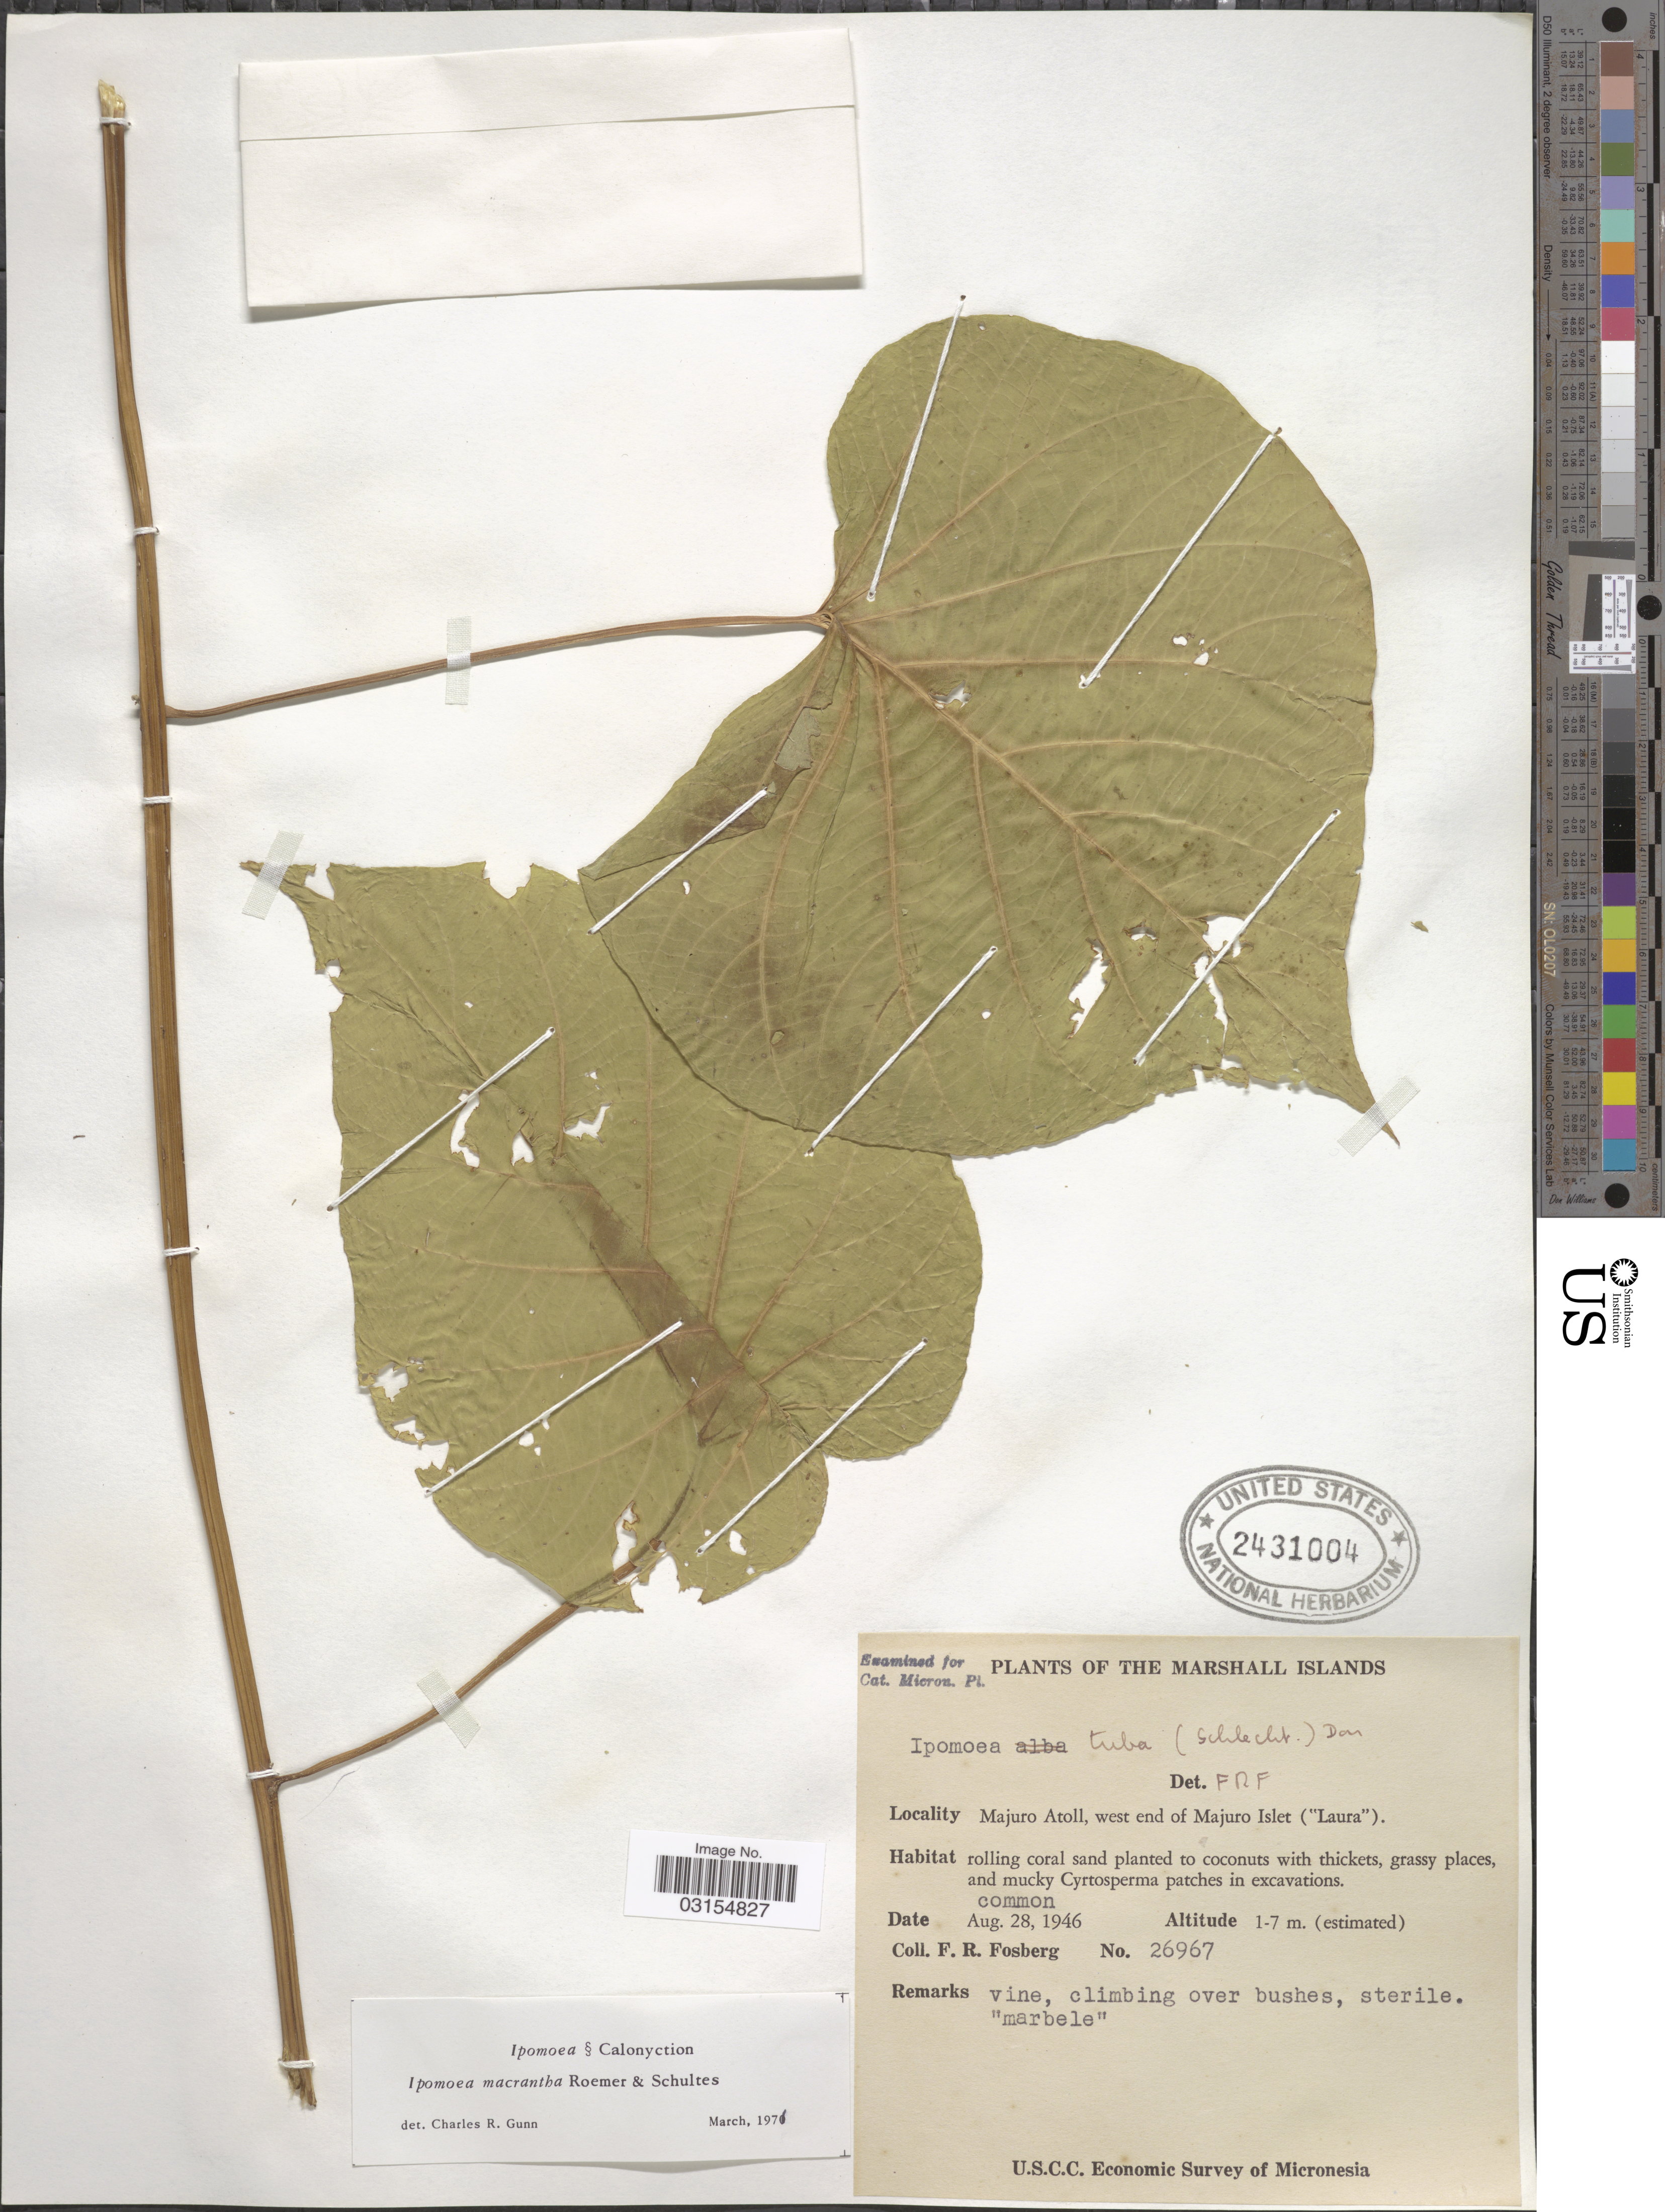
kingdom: Plantae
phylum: Tracheophyta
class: Magnoliopsida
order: Solanales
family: Convolvulaceae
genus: Ipomoea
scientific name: Ipomoea violacea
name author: L.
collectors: F. R. Fosberg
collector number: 26967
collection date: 1946-08-28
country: Marshall Islands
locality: Majuro Atoll, west end of Majuro Islet ("Laura").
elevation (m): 1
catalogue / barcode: US 2431004